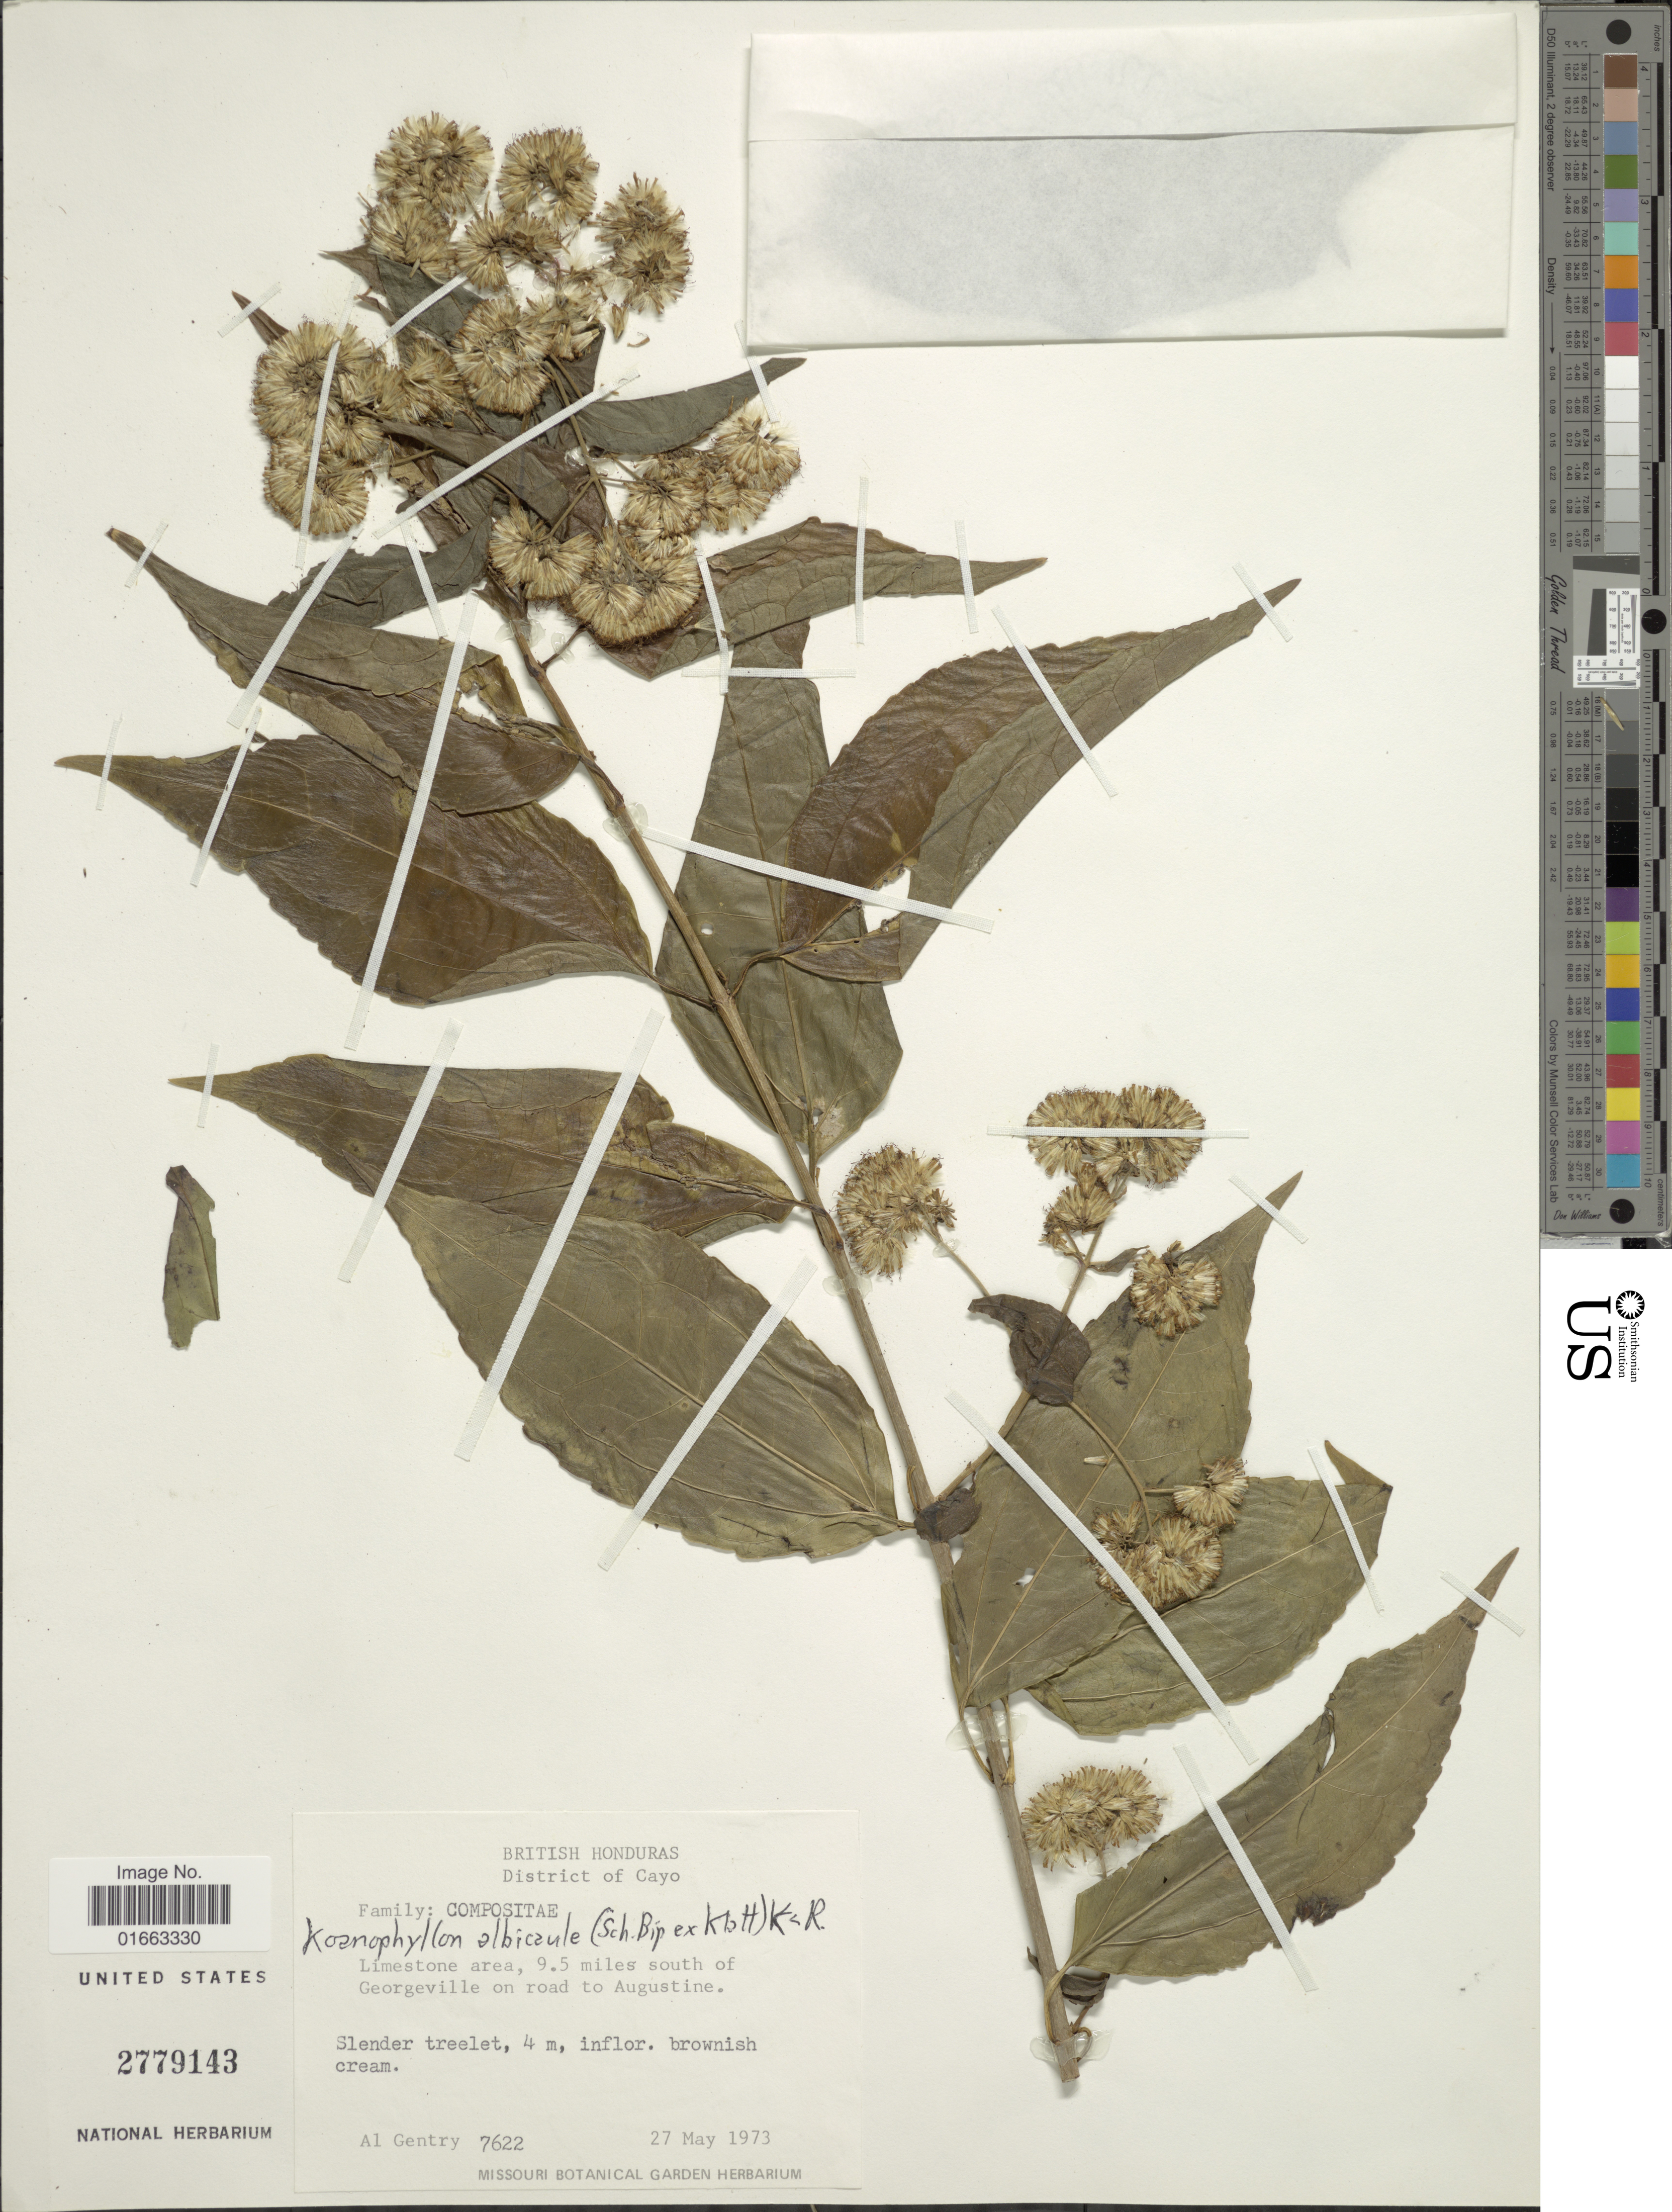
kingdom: Plantae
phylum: Tracheophyta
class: Magnoliopsida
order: Asterales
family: Asteraceae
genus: Koanophyllon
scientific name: Koanophyllon albicaule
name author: (Sch. Bip. ex Klatt) R.M. King & H. Rob.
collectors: A. H. Gentry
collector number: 7622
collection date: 1973-05-27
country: Belize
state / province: Cayo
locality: British Honduras, District of Cayo, Limestone area, 9.5 miles south of Georgeville on road to Augustine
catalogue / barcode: US 2779143